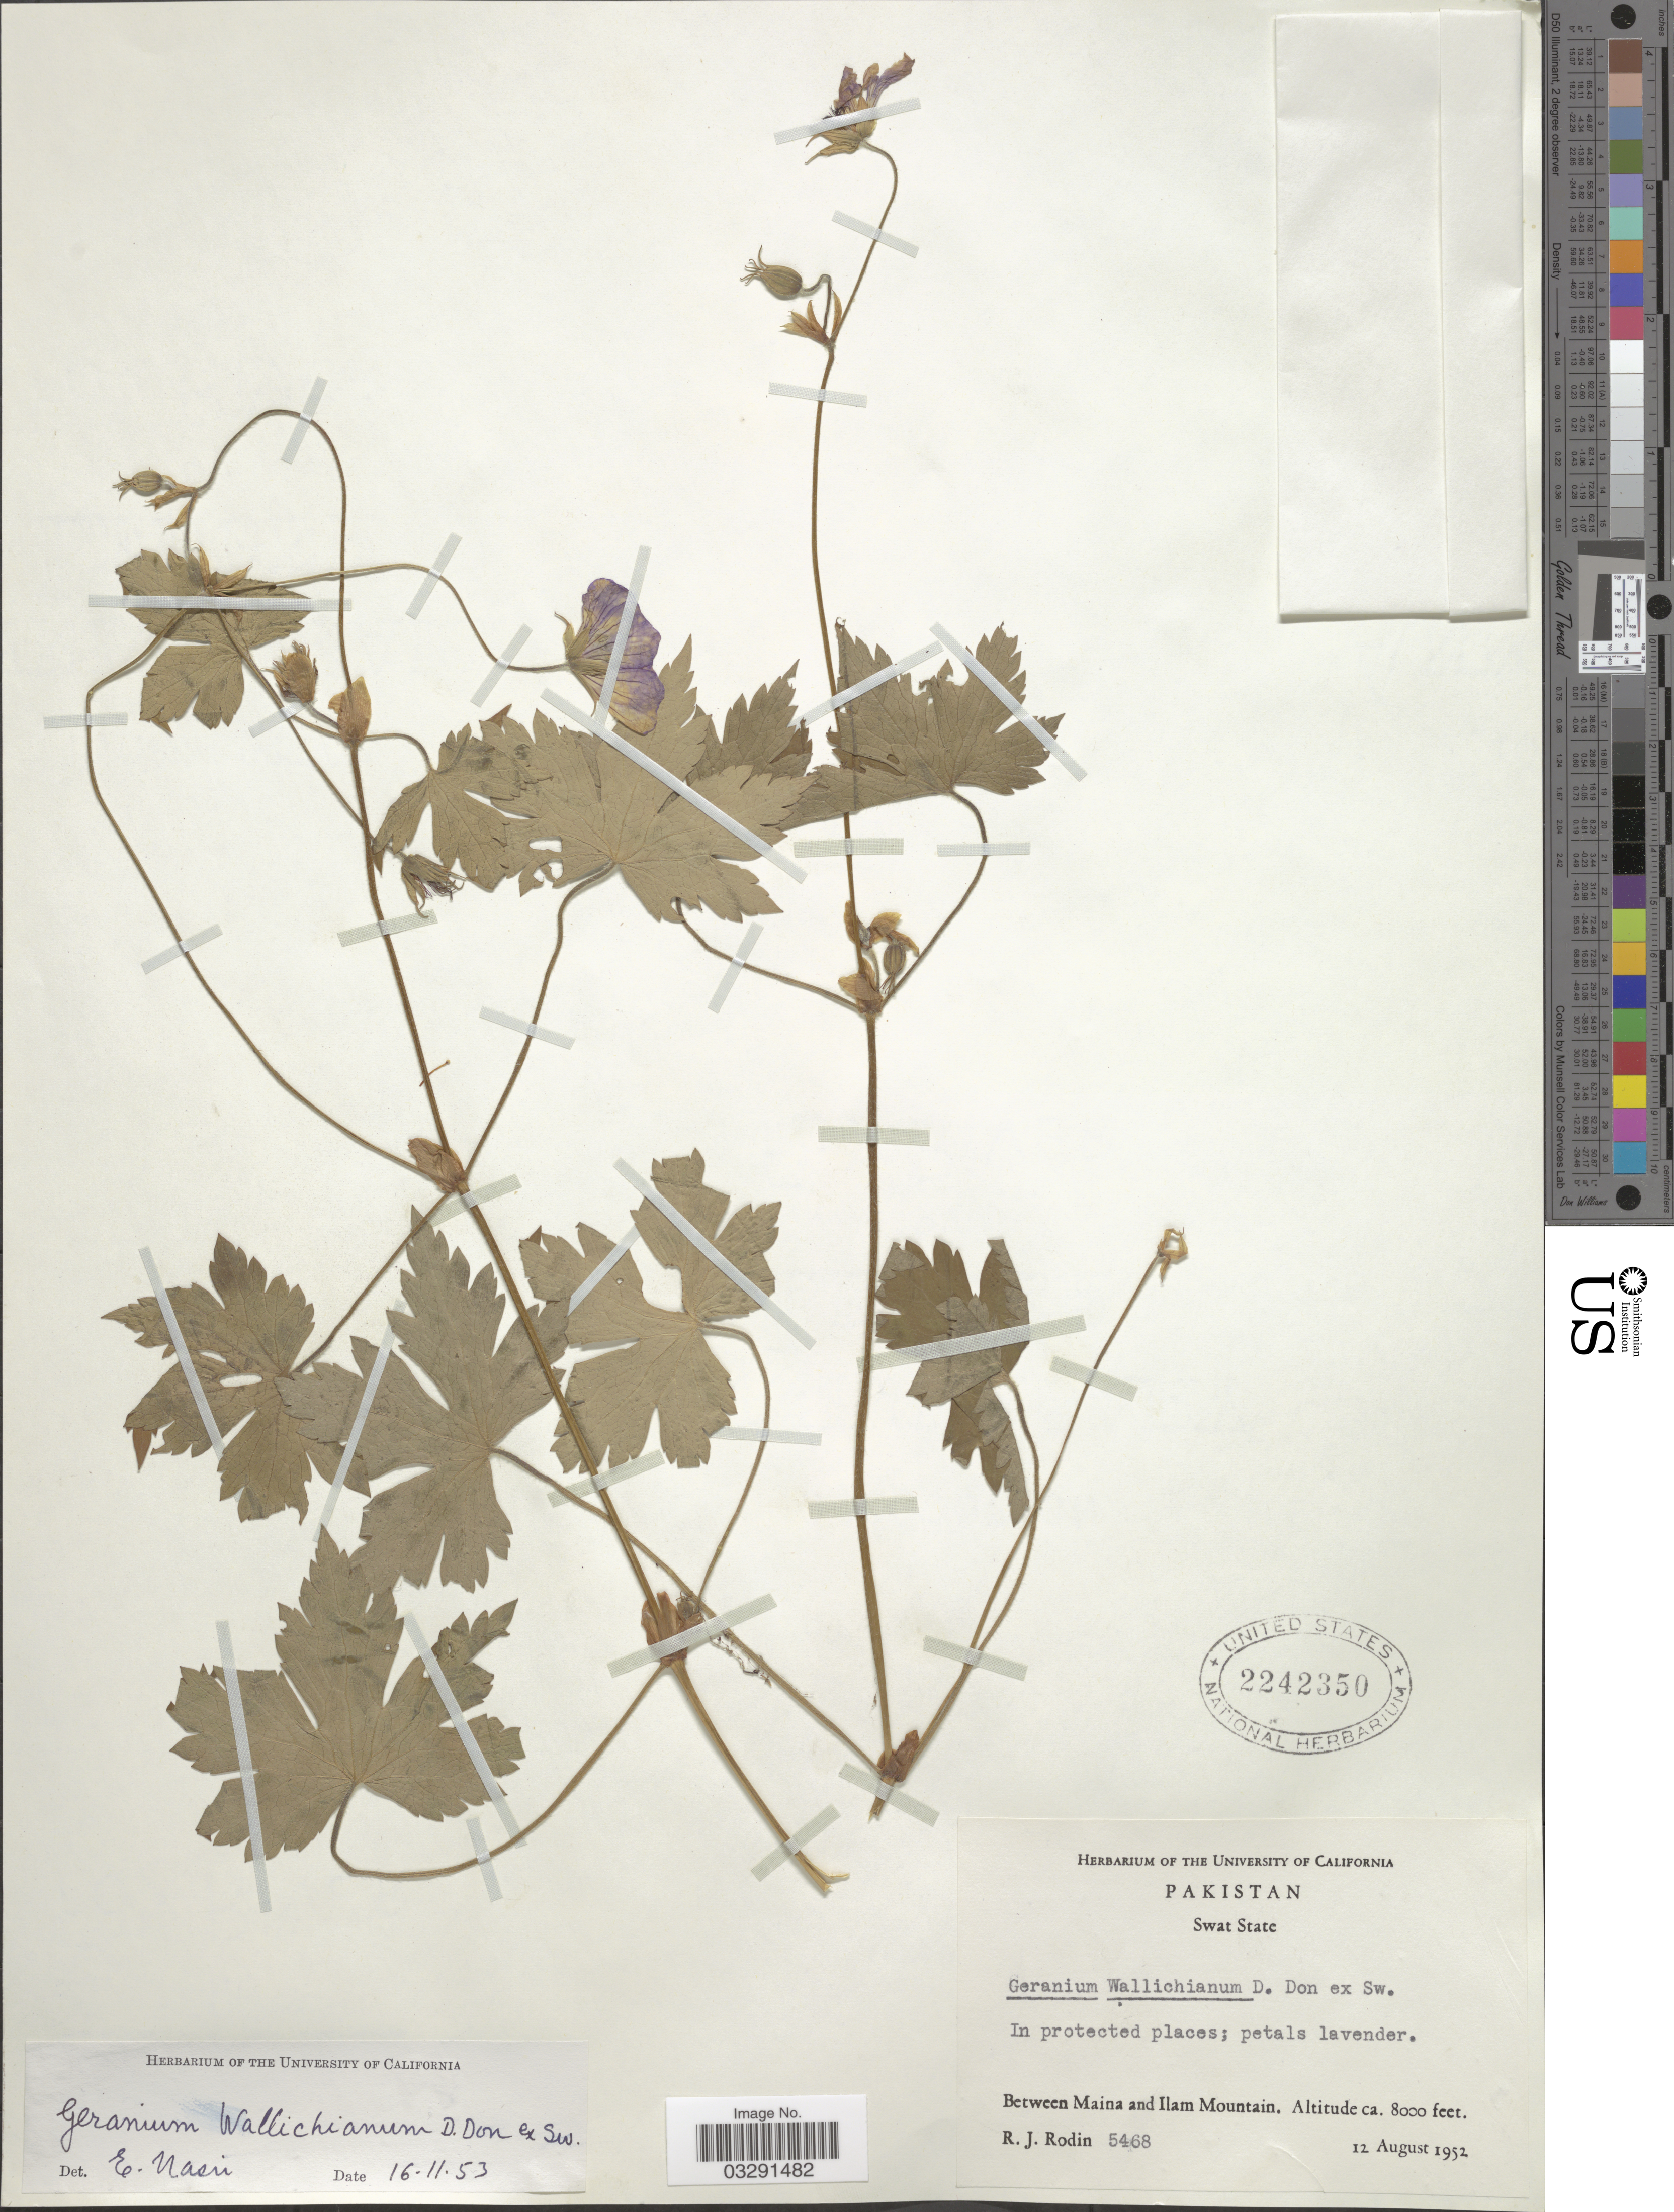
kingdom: Plantae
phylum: Tracheophyta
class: Magnoliopsida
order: Geraniales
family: Geraniaceae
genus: Geranium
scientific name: Geranium wallichianum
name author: D. Don ex Sweet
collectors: R. J. Rodin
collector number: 5468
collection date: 1952-08-12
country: Pakistan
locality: Swan State. Between Maina and Ilam Mountain.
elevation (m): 2438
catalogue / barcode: US 2242350